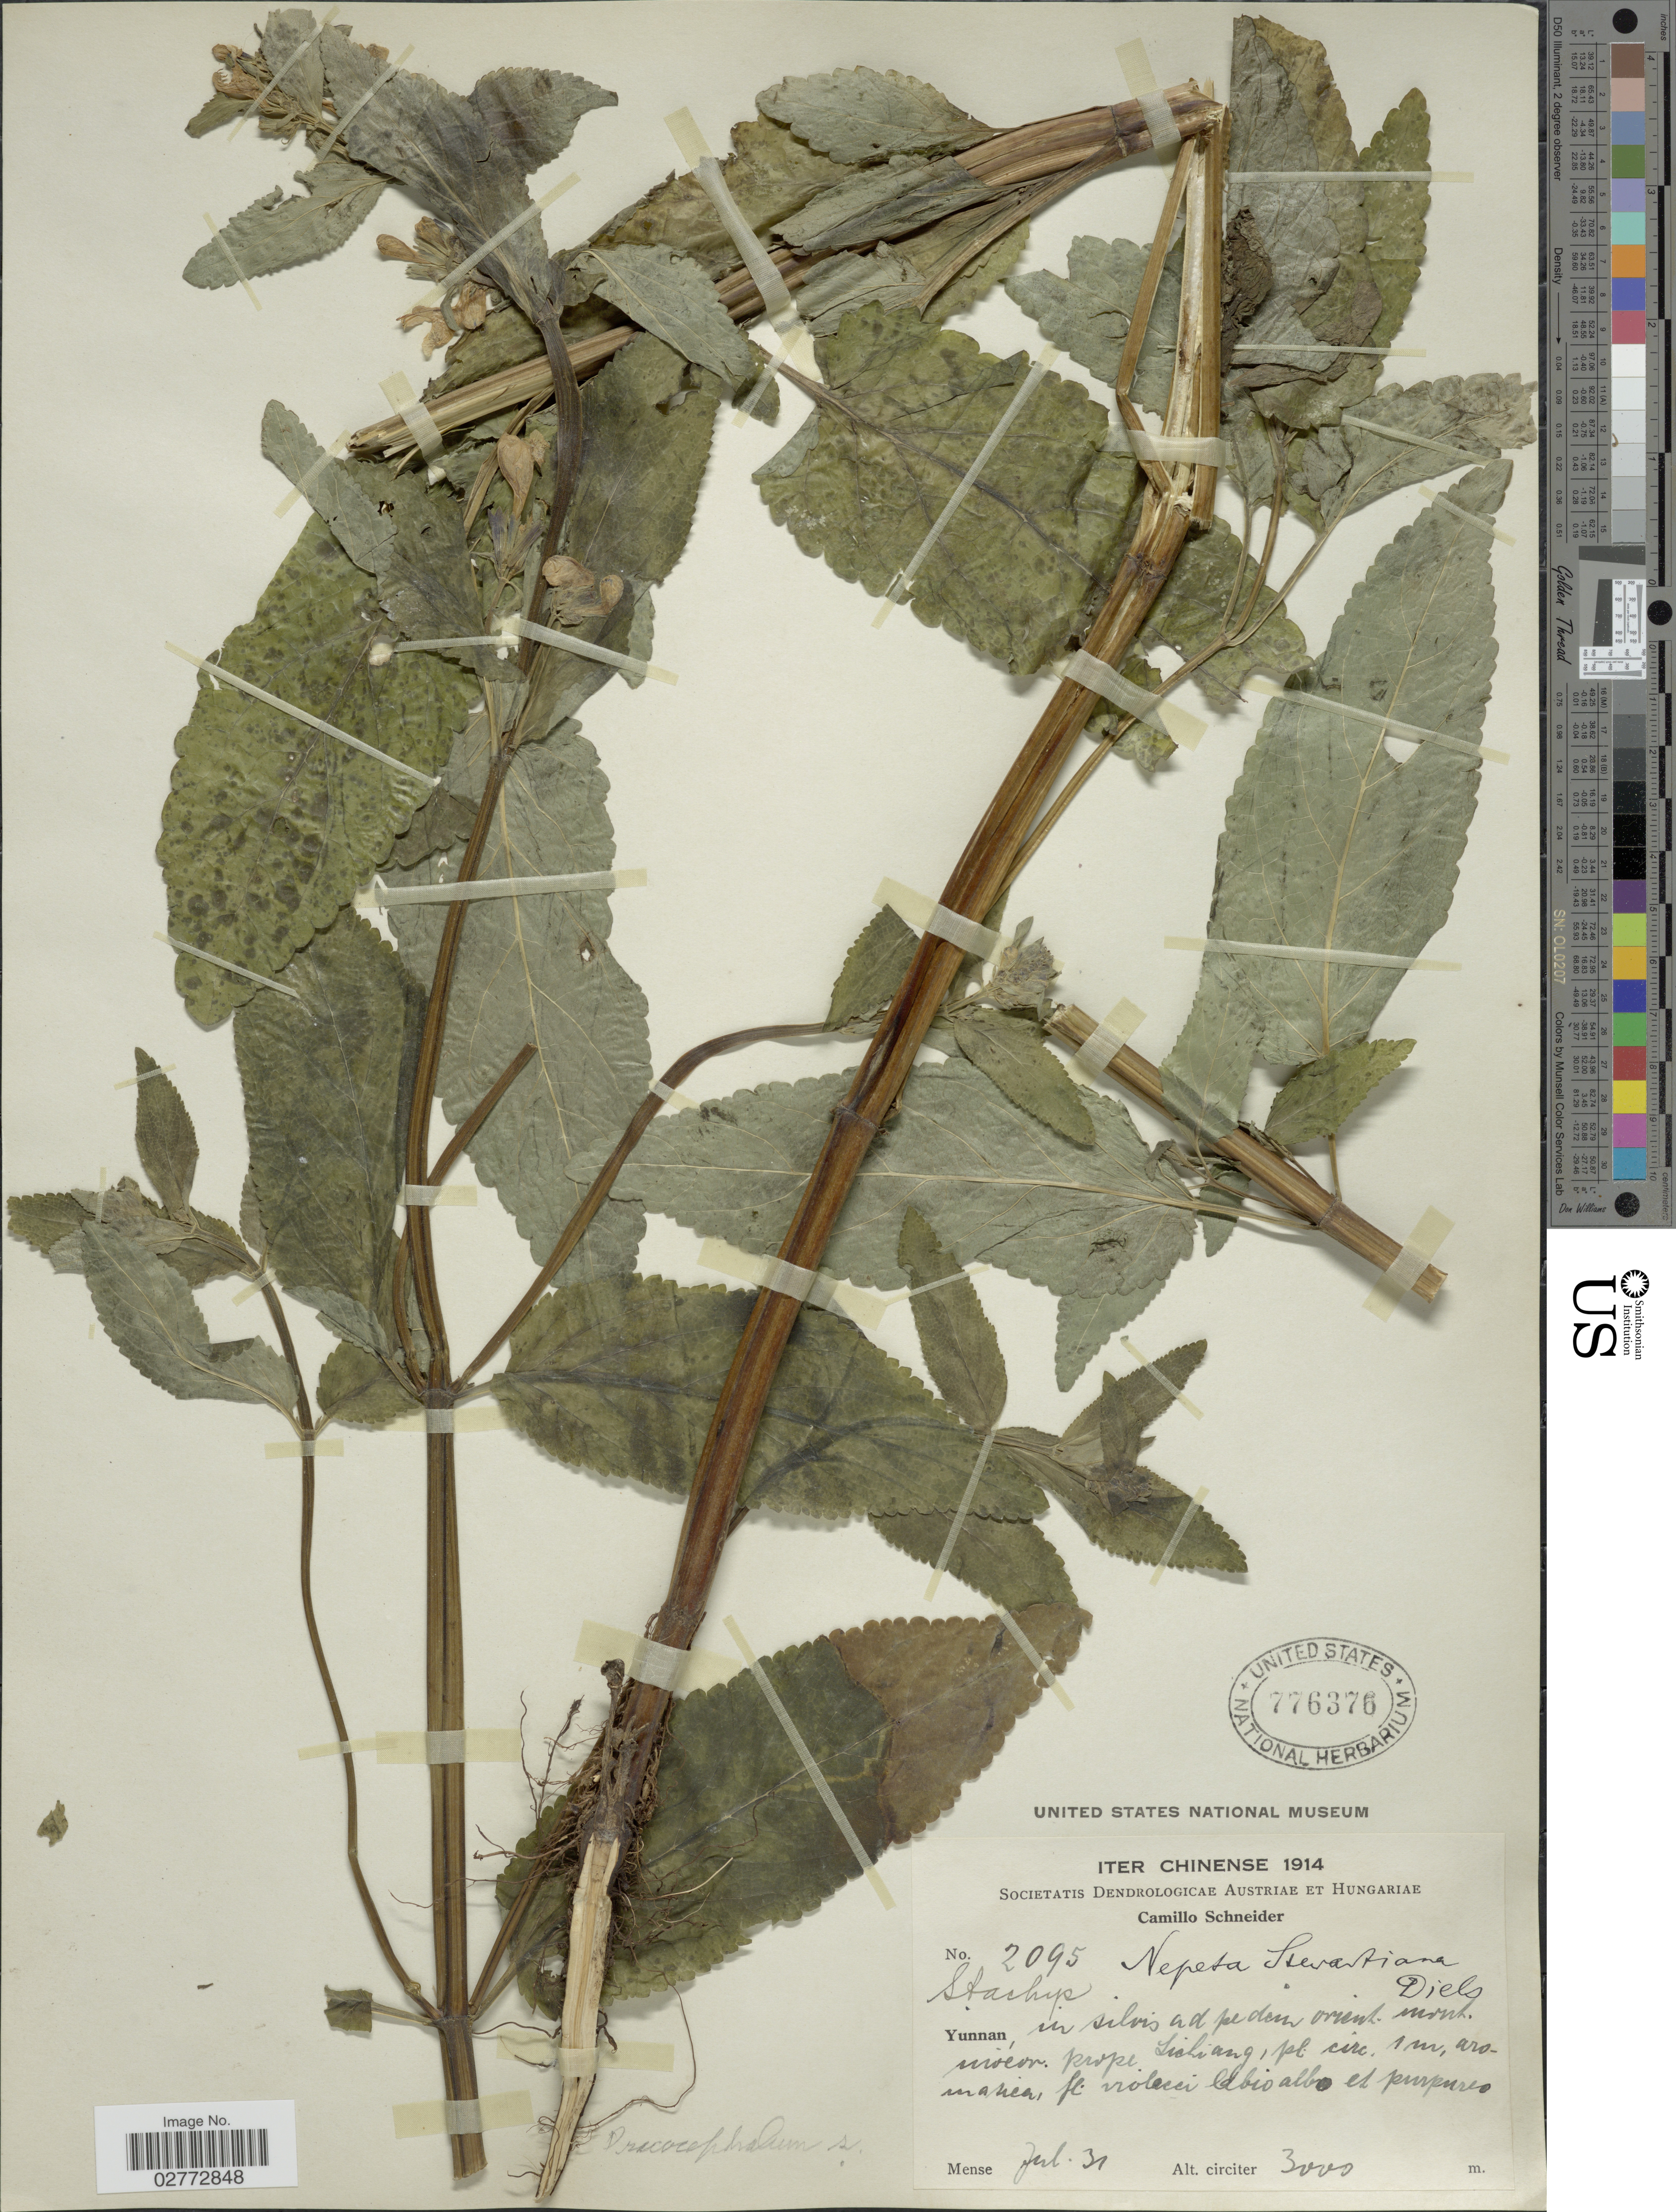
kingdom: Plantae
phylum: Tracheophyta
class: Magnoliopsida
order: Lamiales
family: Lamiaceae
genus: Dracocephalum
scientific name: Dracocephalum stewartianum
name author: (Diels)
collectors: C. K. Schneider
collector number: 2095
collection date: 1914-07-31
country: China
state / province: Yunnan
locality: In silvis ad pedem orient. mont. moévr. prope Lichiang, pl. circ. 1 m, aromatica. Iter Chinense.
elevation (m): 3000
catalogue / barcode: US 776376